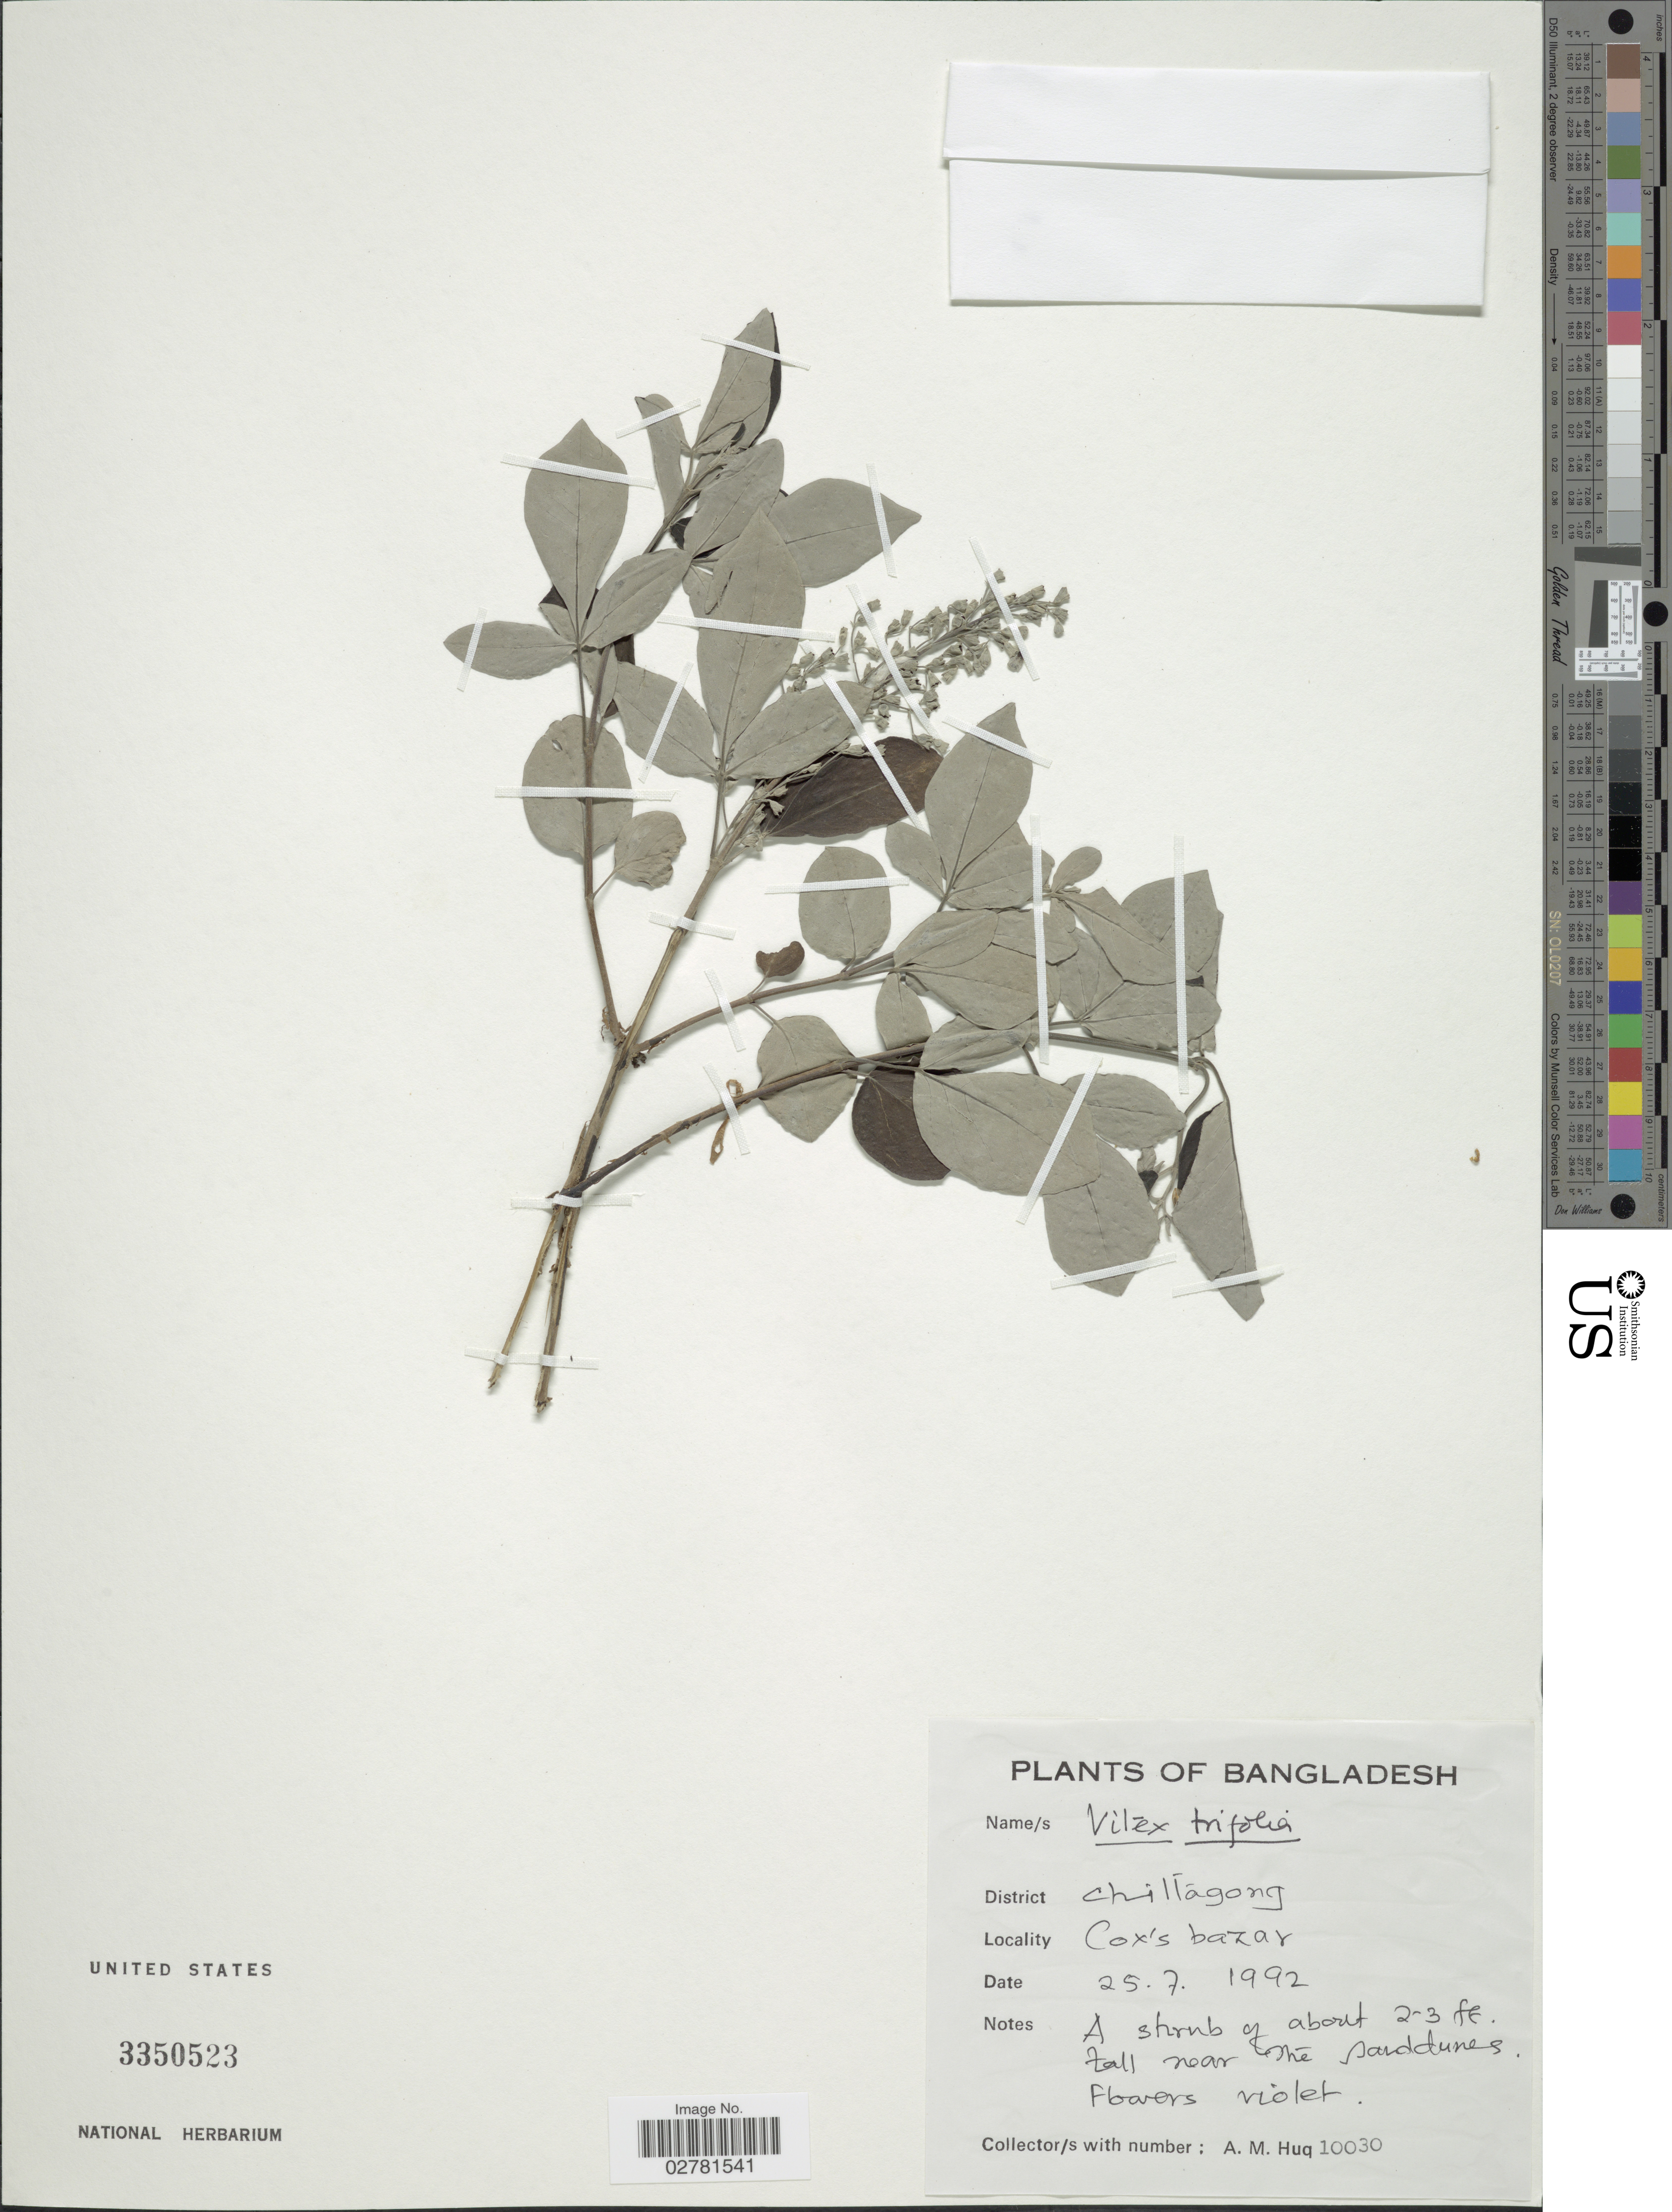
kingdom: Plantae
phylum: Tracheophyta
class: Magnoliopsida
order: Lamiales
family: Lamiaceae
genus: Vitex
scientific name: Vitex trifolia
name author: L.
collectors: A. M. Huq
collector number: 10030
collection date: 1992-07-25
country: Bangladesh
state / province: Chittagong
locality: Cox's bazar.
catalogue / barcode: US 3350523